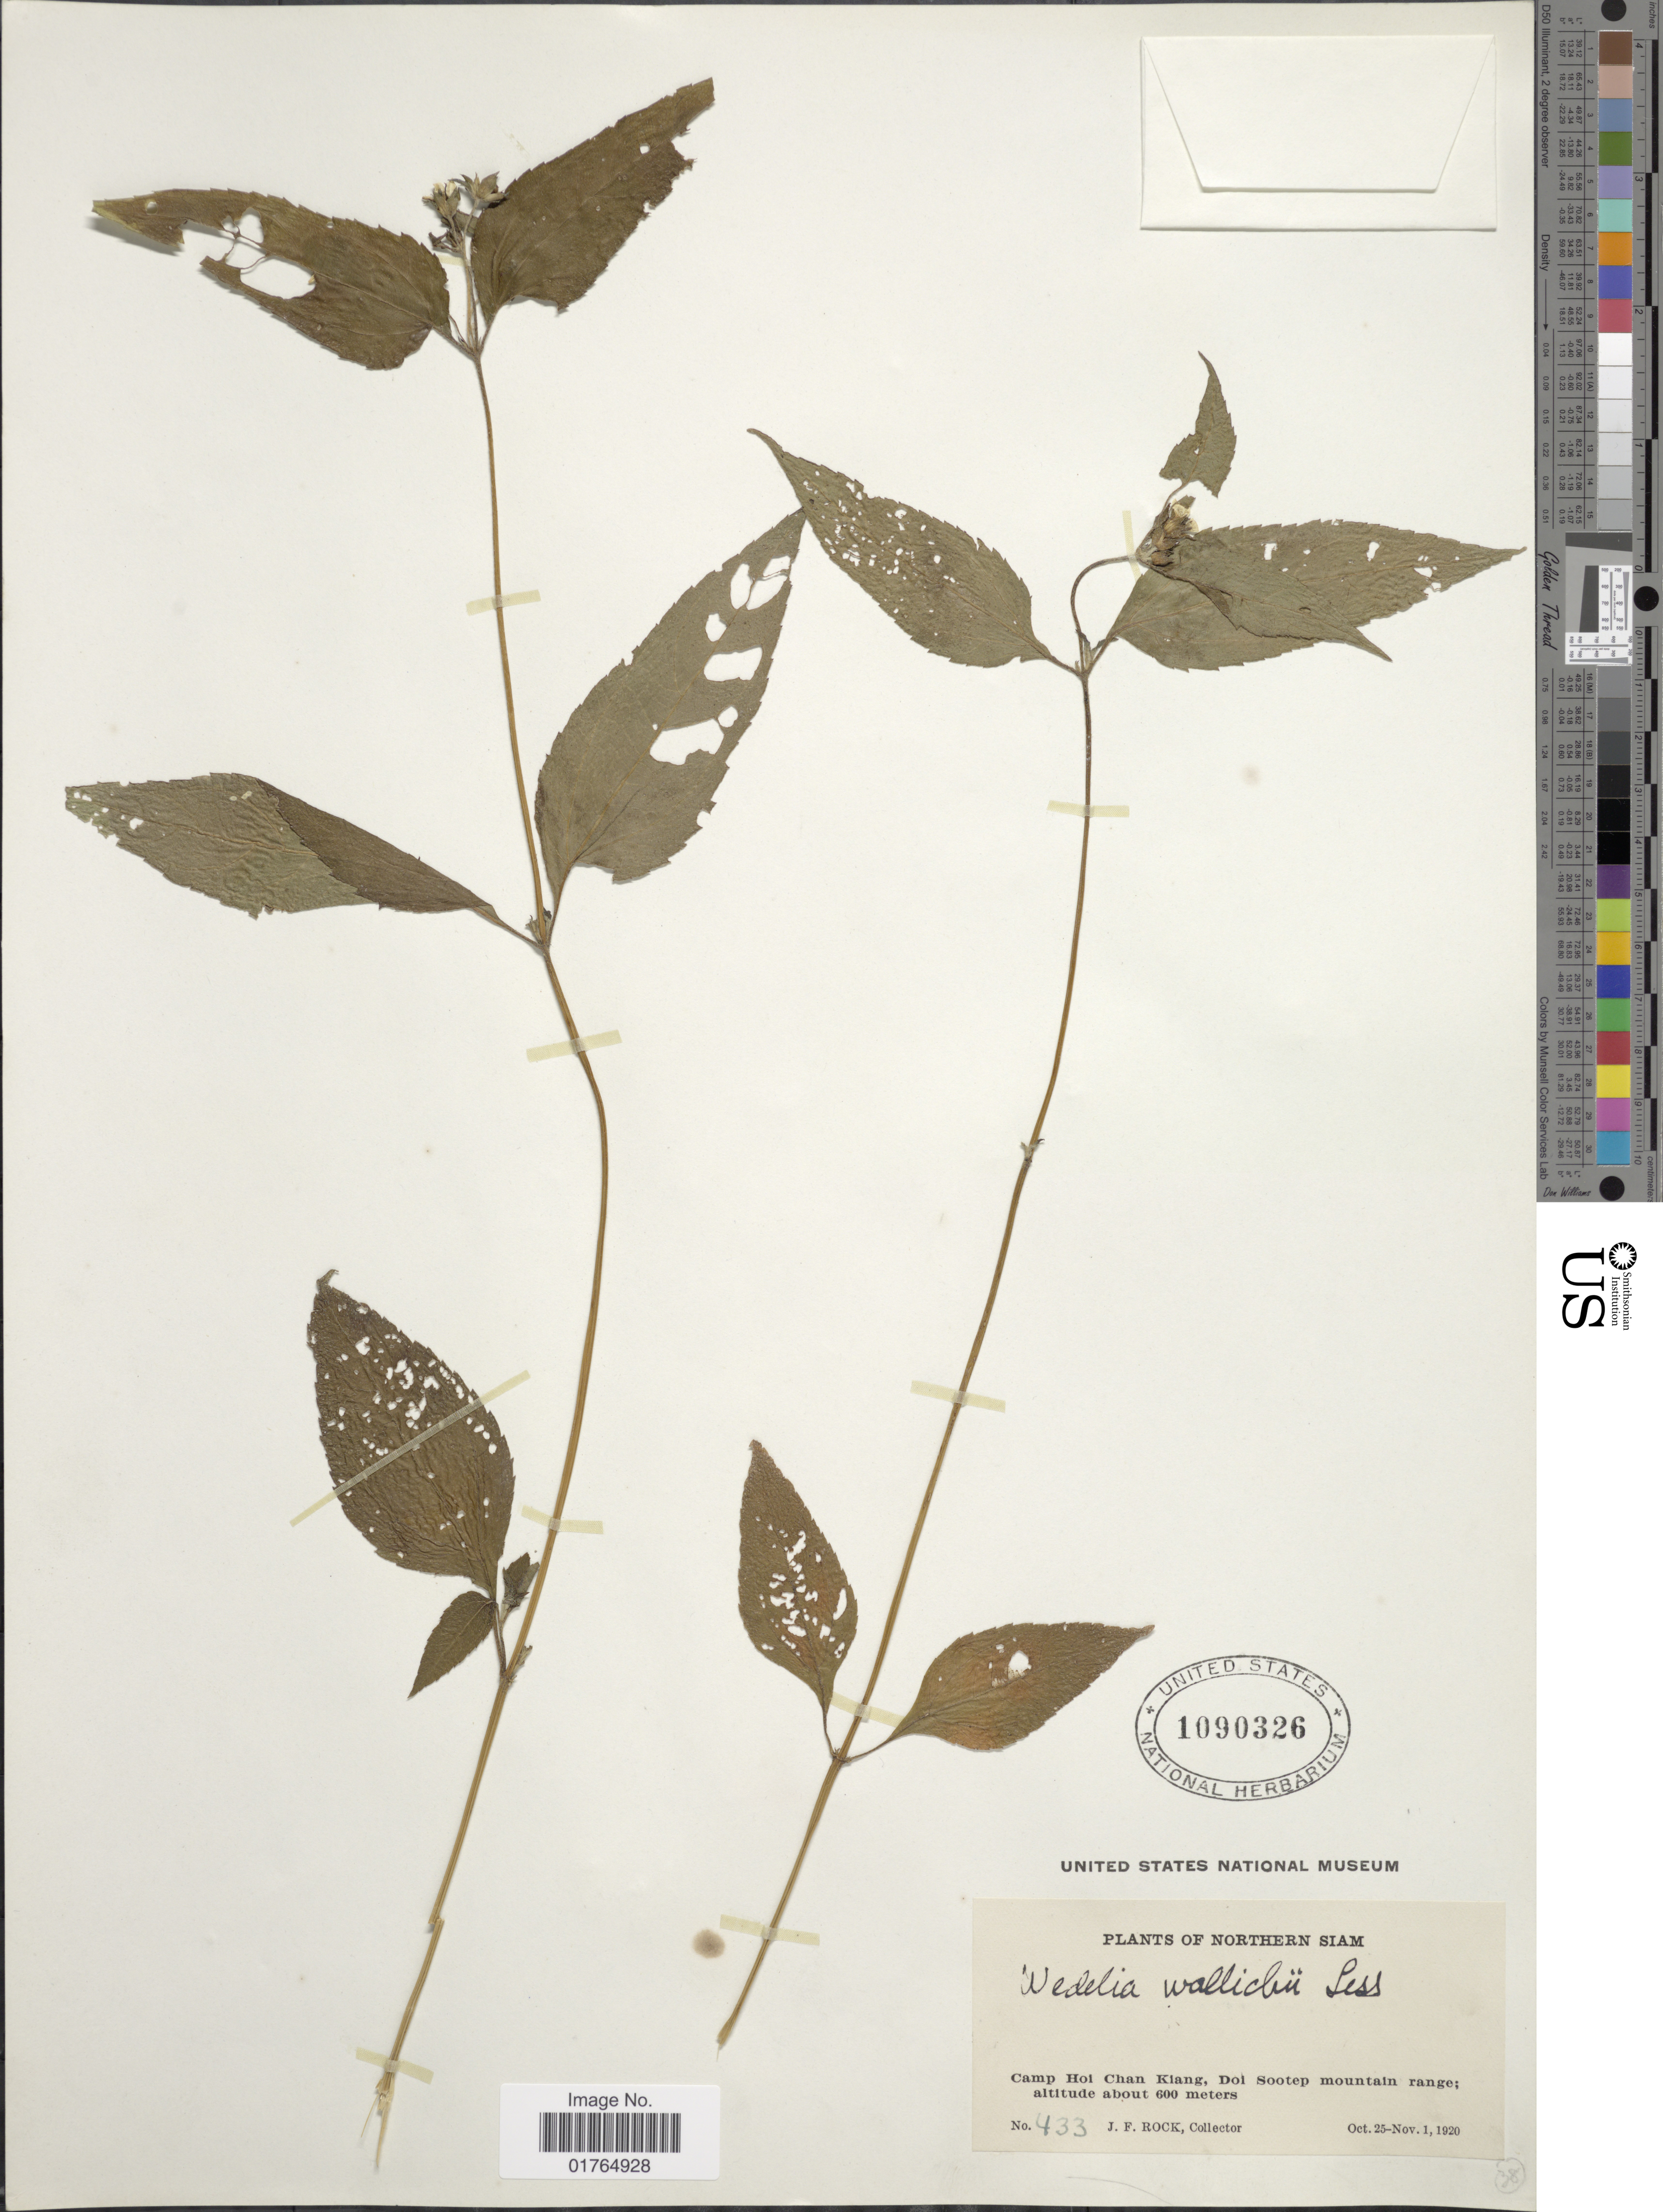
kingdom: Plantae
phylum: Tracheophyta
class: Magnoliopsida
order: Asterales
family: Asteraceae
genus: Wedelia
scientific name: Wedelia wallichii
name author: Less.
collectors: J. Rock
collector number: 433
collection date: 1920-10-25/1920-11-01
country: Thailand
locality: Northern Siam, Camp Hoi Chan Kiang, Doi Sootep mountain range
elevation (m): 600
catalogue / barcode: US 1090326